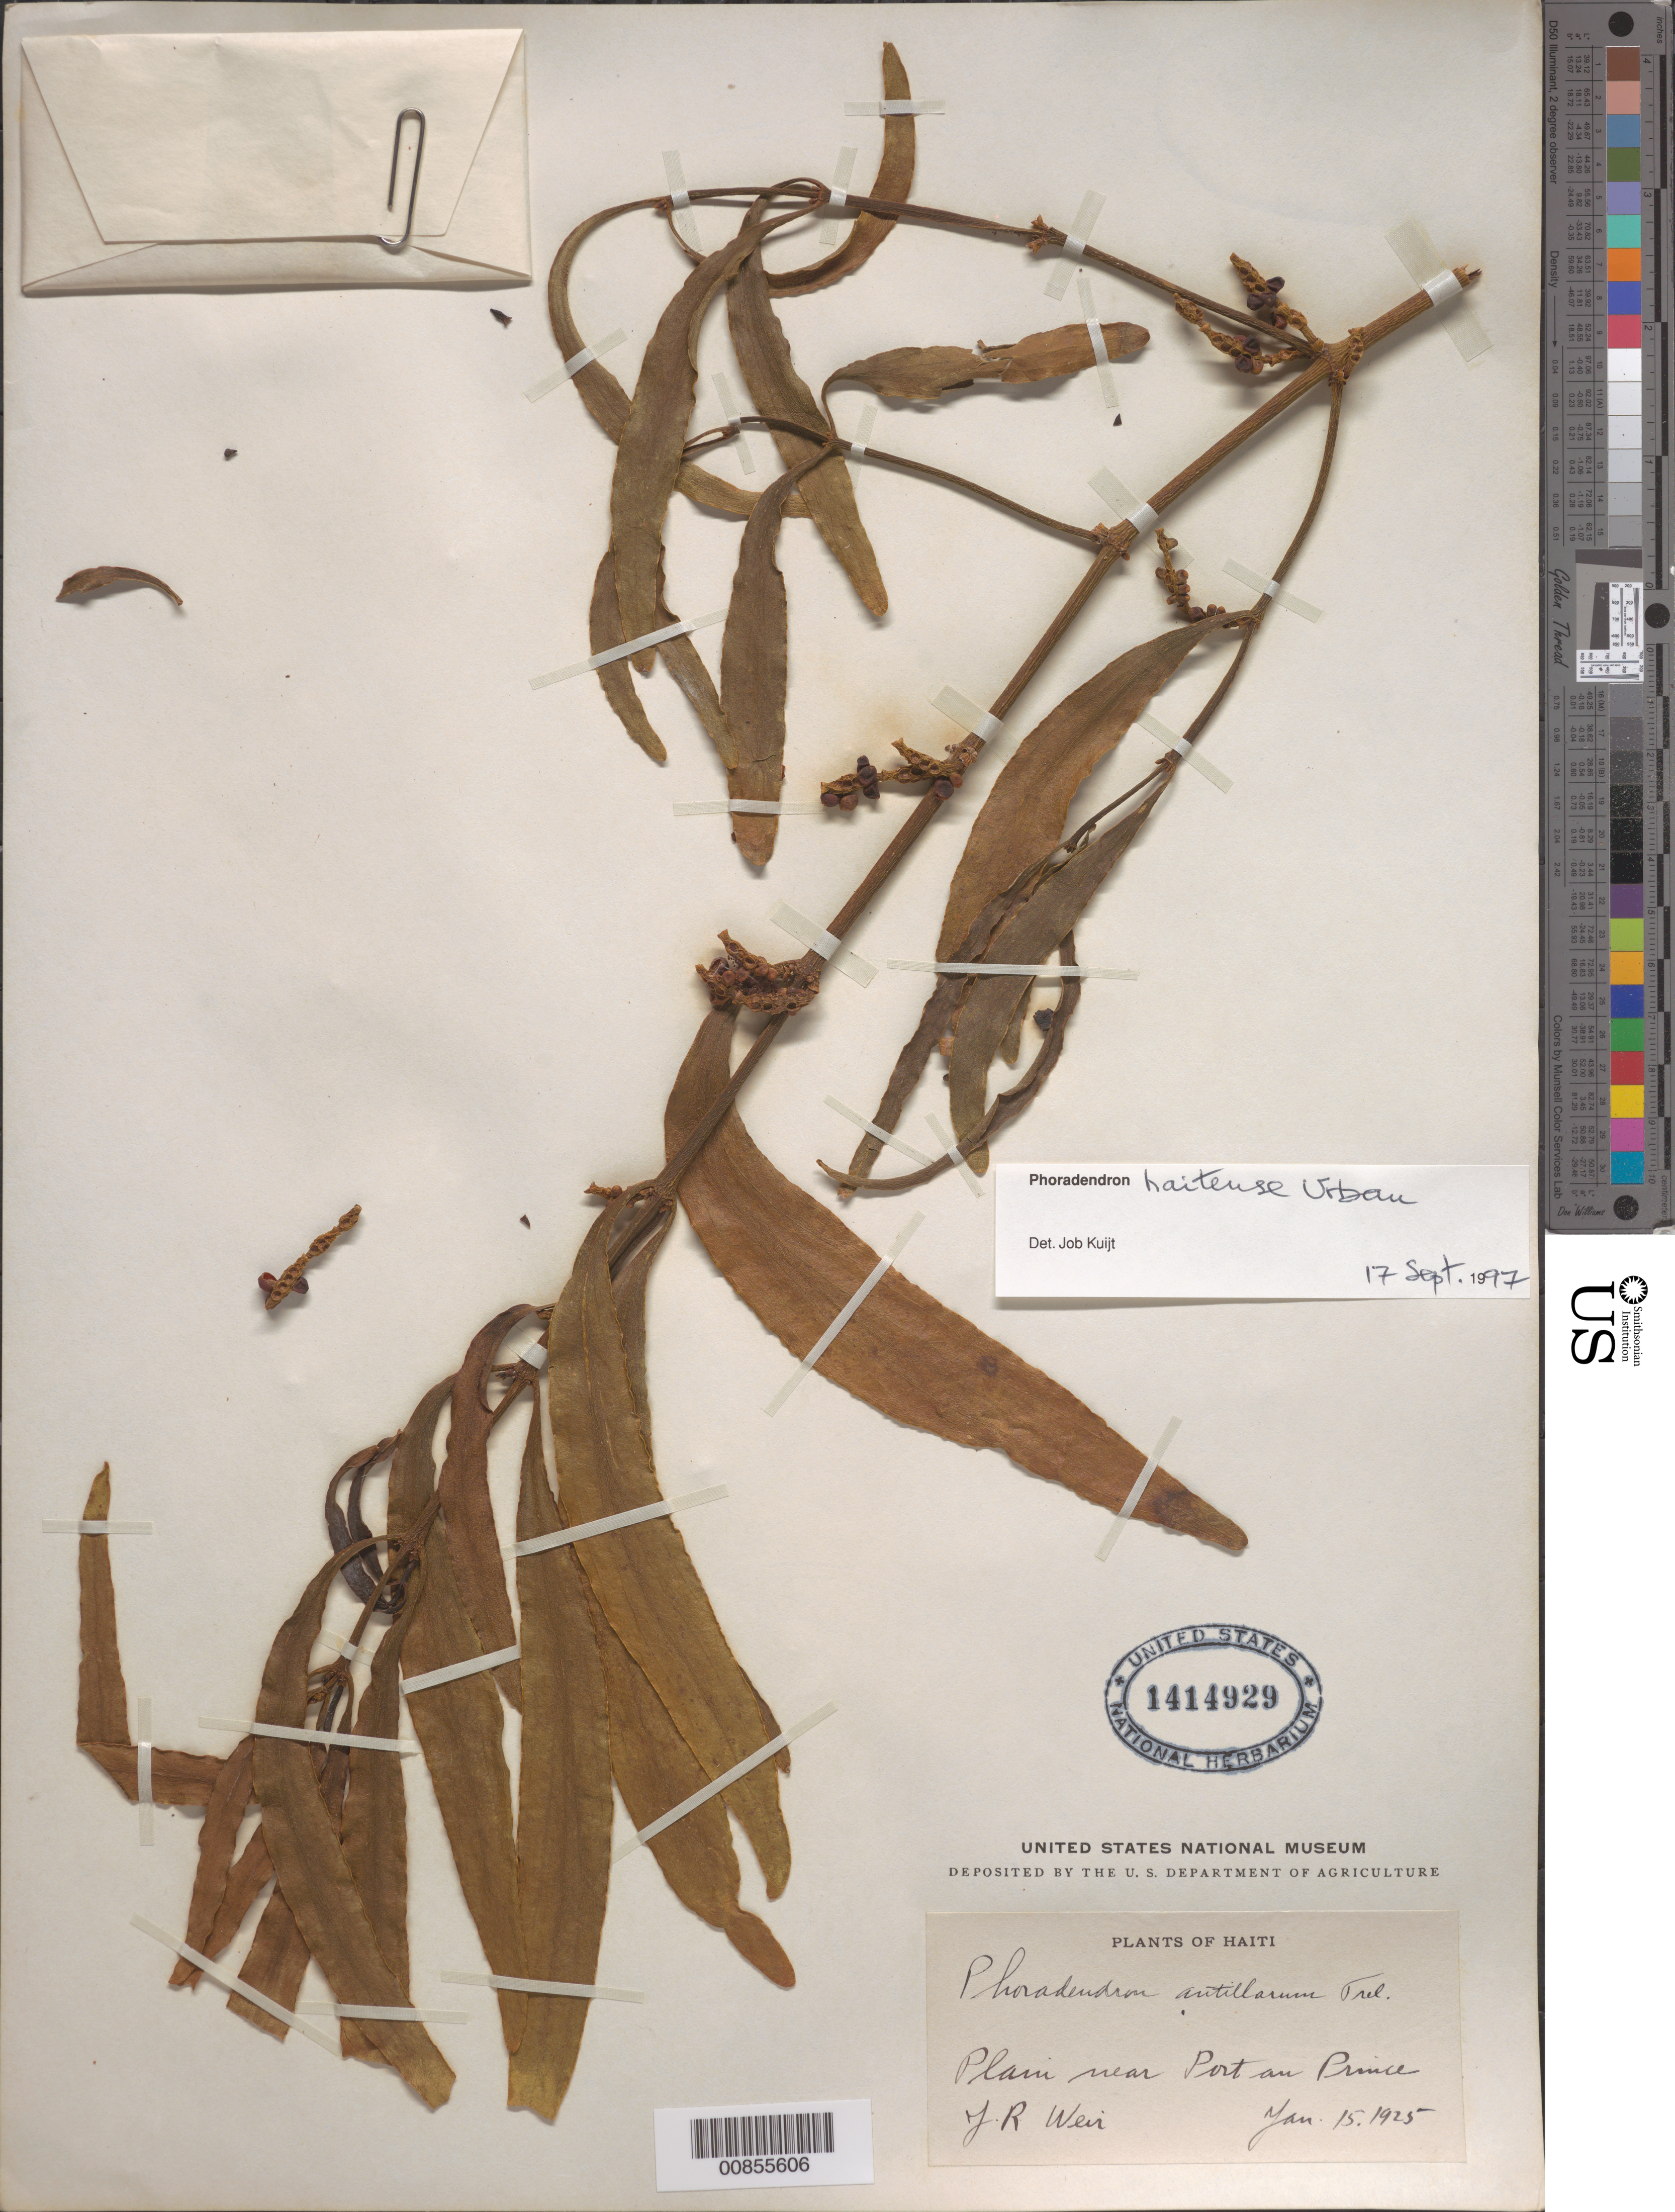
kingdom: Plantae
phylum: Tracheophyta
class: Magnoliopsida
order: Santalales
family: Viscaceae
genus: Phoradendron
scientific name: Phoradendron haitiense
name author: Urb.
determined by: Kuijt, Job, (CANADA)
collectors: J. Weir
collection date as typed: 15 Jan 1925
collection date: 1925-01-15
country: Haiti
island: Hispaniola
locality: Near Port au Prince.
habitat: Plain.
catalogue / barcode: US 1414929